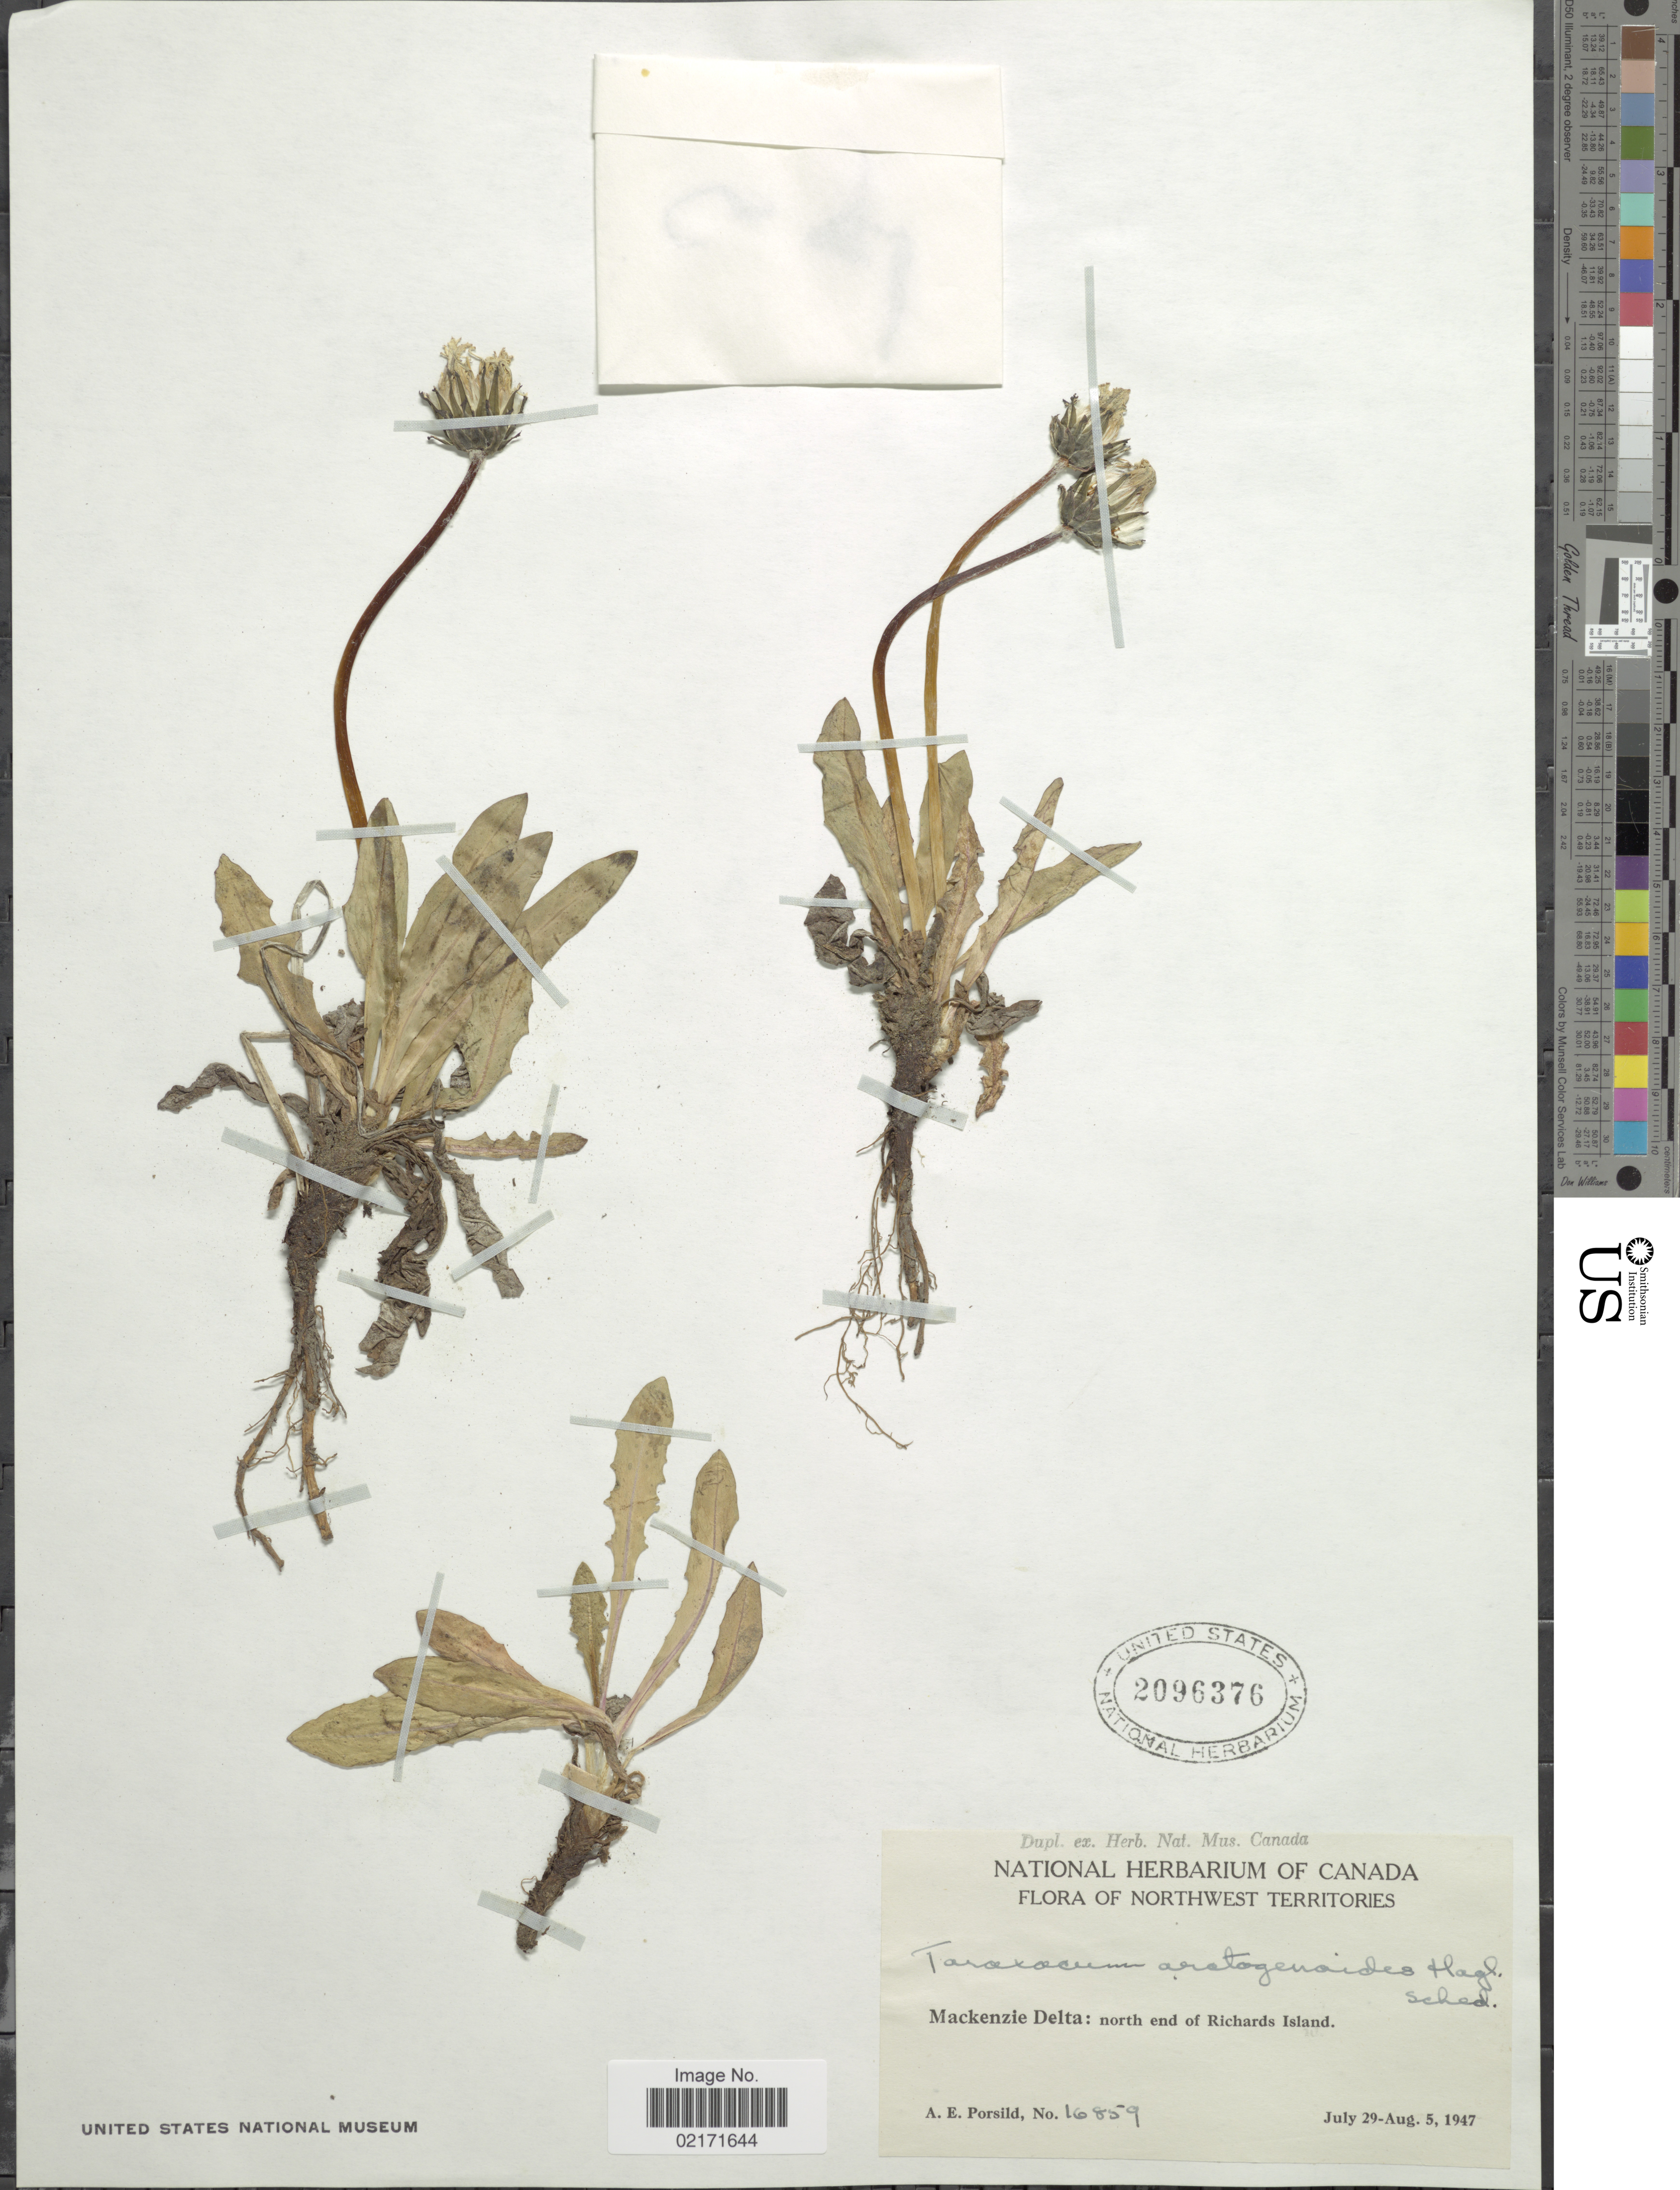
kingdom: Plantae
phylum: Tracheophyta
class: Magnoliopsida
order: Asterales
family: Asteraceae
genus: Taraxacum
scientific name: Taraxacum sp.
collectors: A. E. Porsild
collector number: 16859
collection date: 1947-07-29/1947-08-05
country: Canada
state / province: Northwest Territories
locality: Northwest Territories. Mackenzie Delta: north end of Richards Island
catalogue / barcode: US 2096376